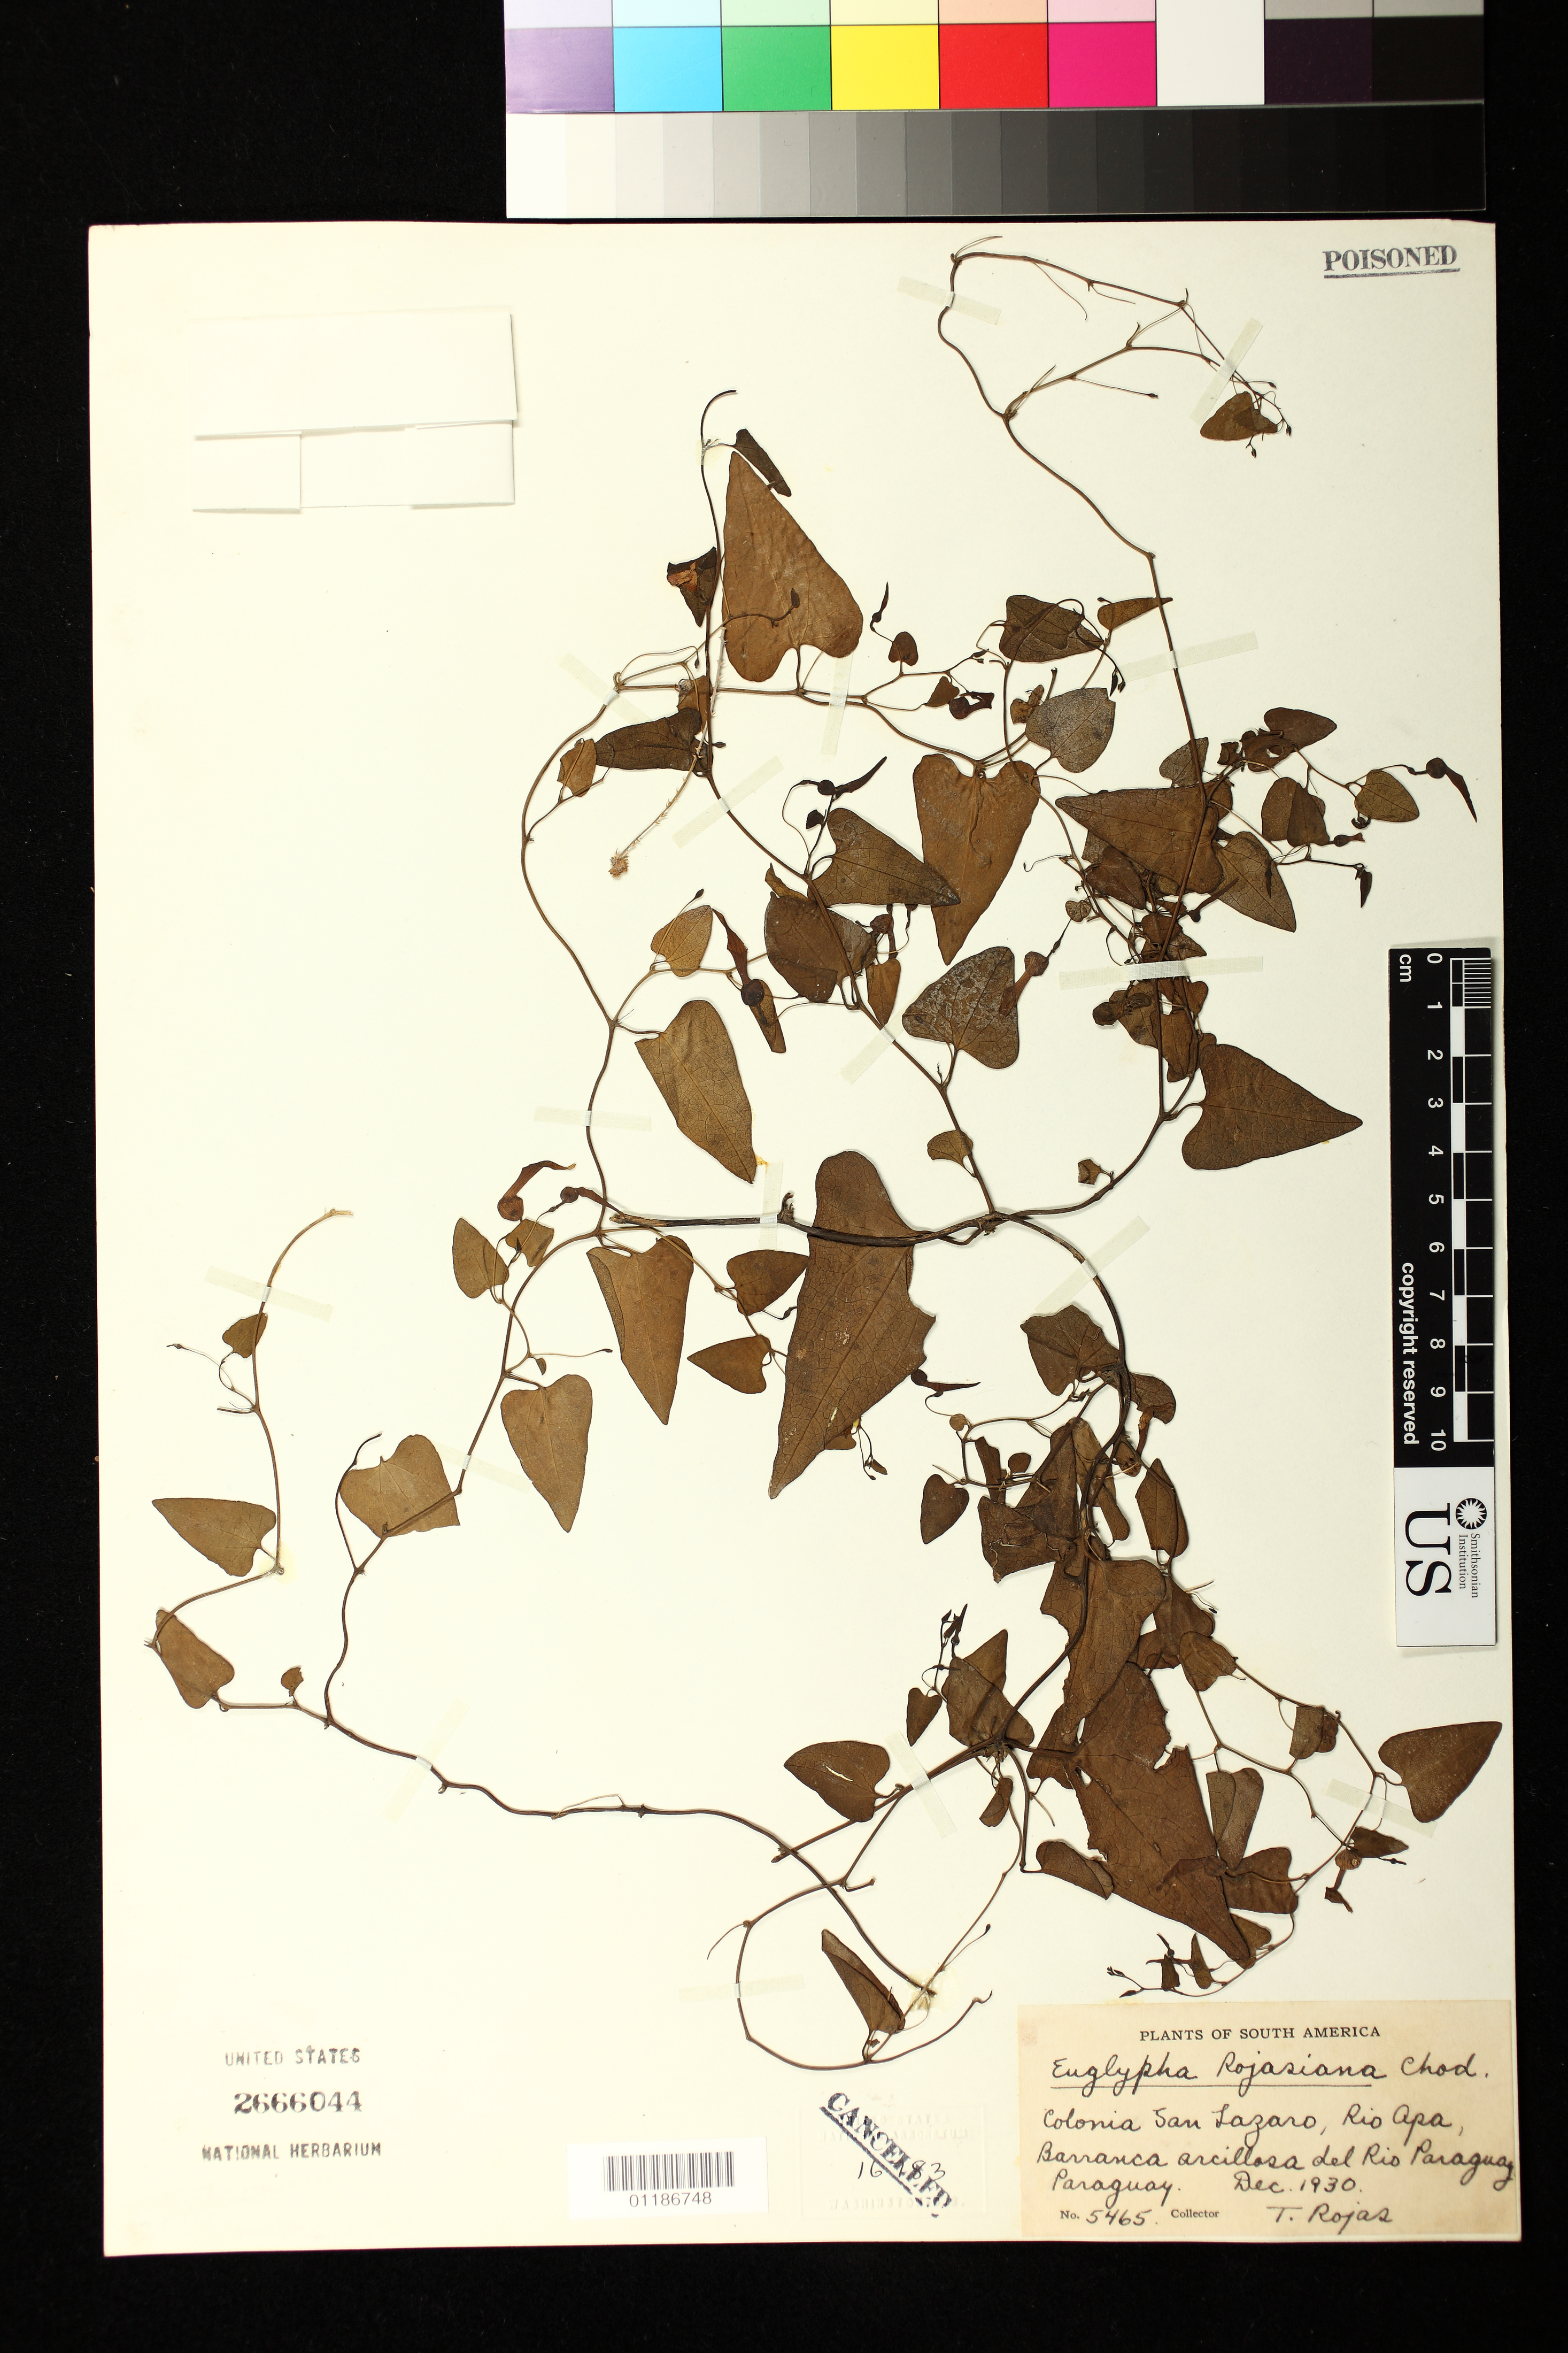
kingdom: Plantae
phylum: Tracheophyta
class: Magnoliopsida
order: Piperales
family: Aristolochiaceae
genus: Aristolochia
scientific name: Aristolochia rojasiana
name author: (Chodat & Hassl.) González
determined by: Strong, Mark T., (BOT), Smithsonian Institution - National Museum of Natural History (UNITED STATES)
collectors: T. Rojas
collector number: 5465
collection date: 1930-12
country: Paraguay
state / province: Concepción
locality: Colonia San Lazaro, Rio Apa Barranca arcillosa del Rio Paraguay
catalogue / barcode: US 2666044